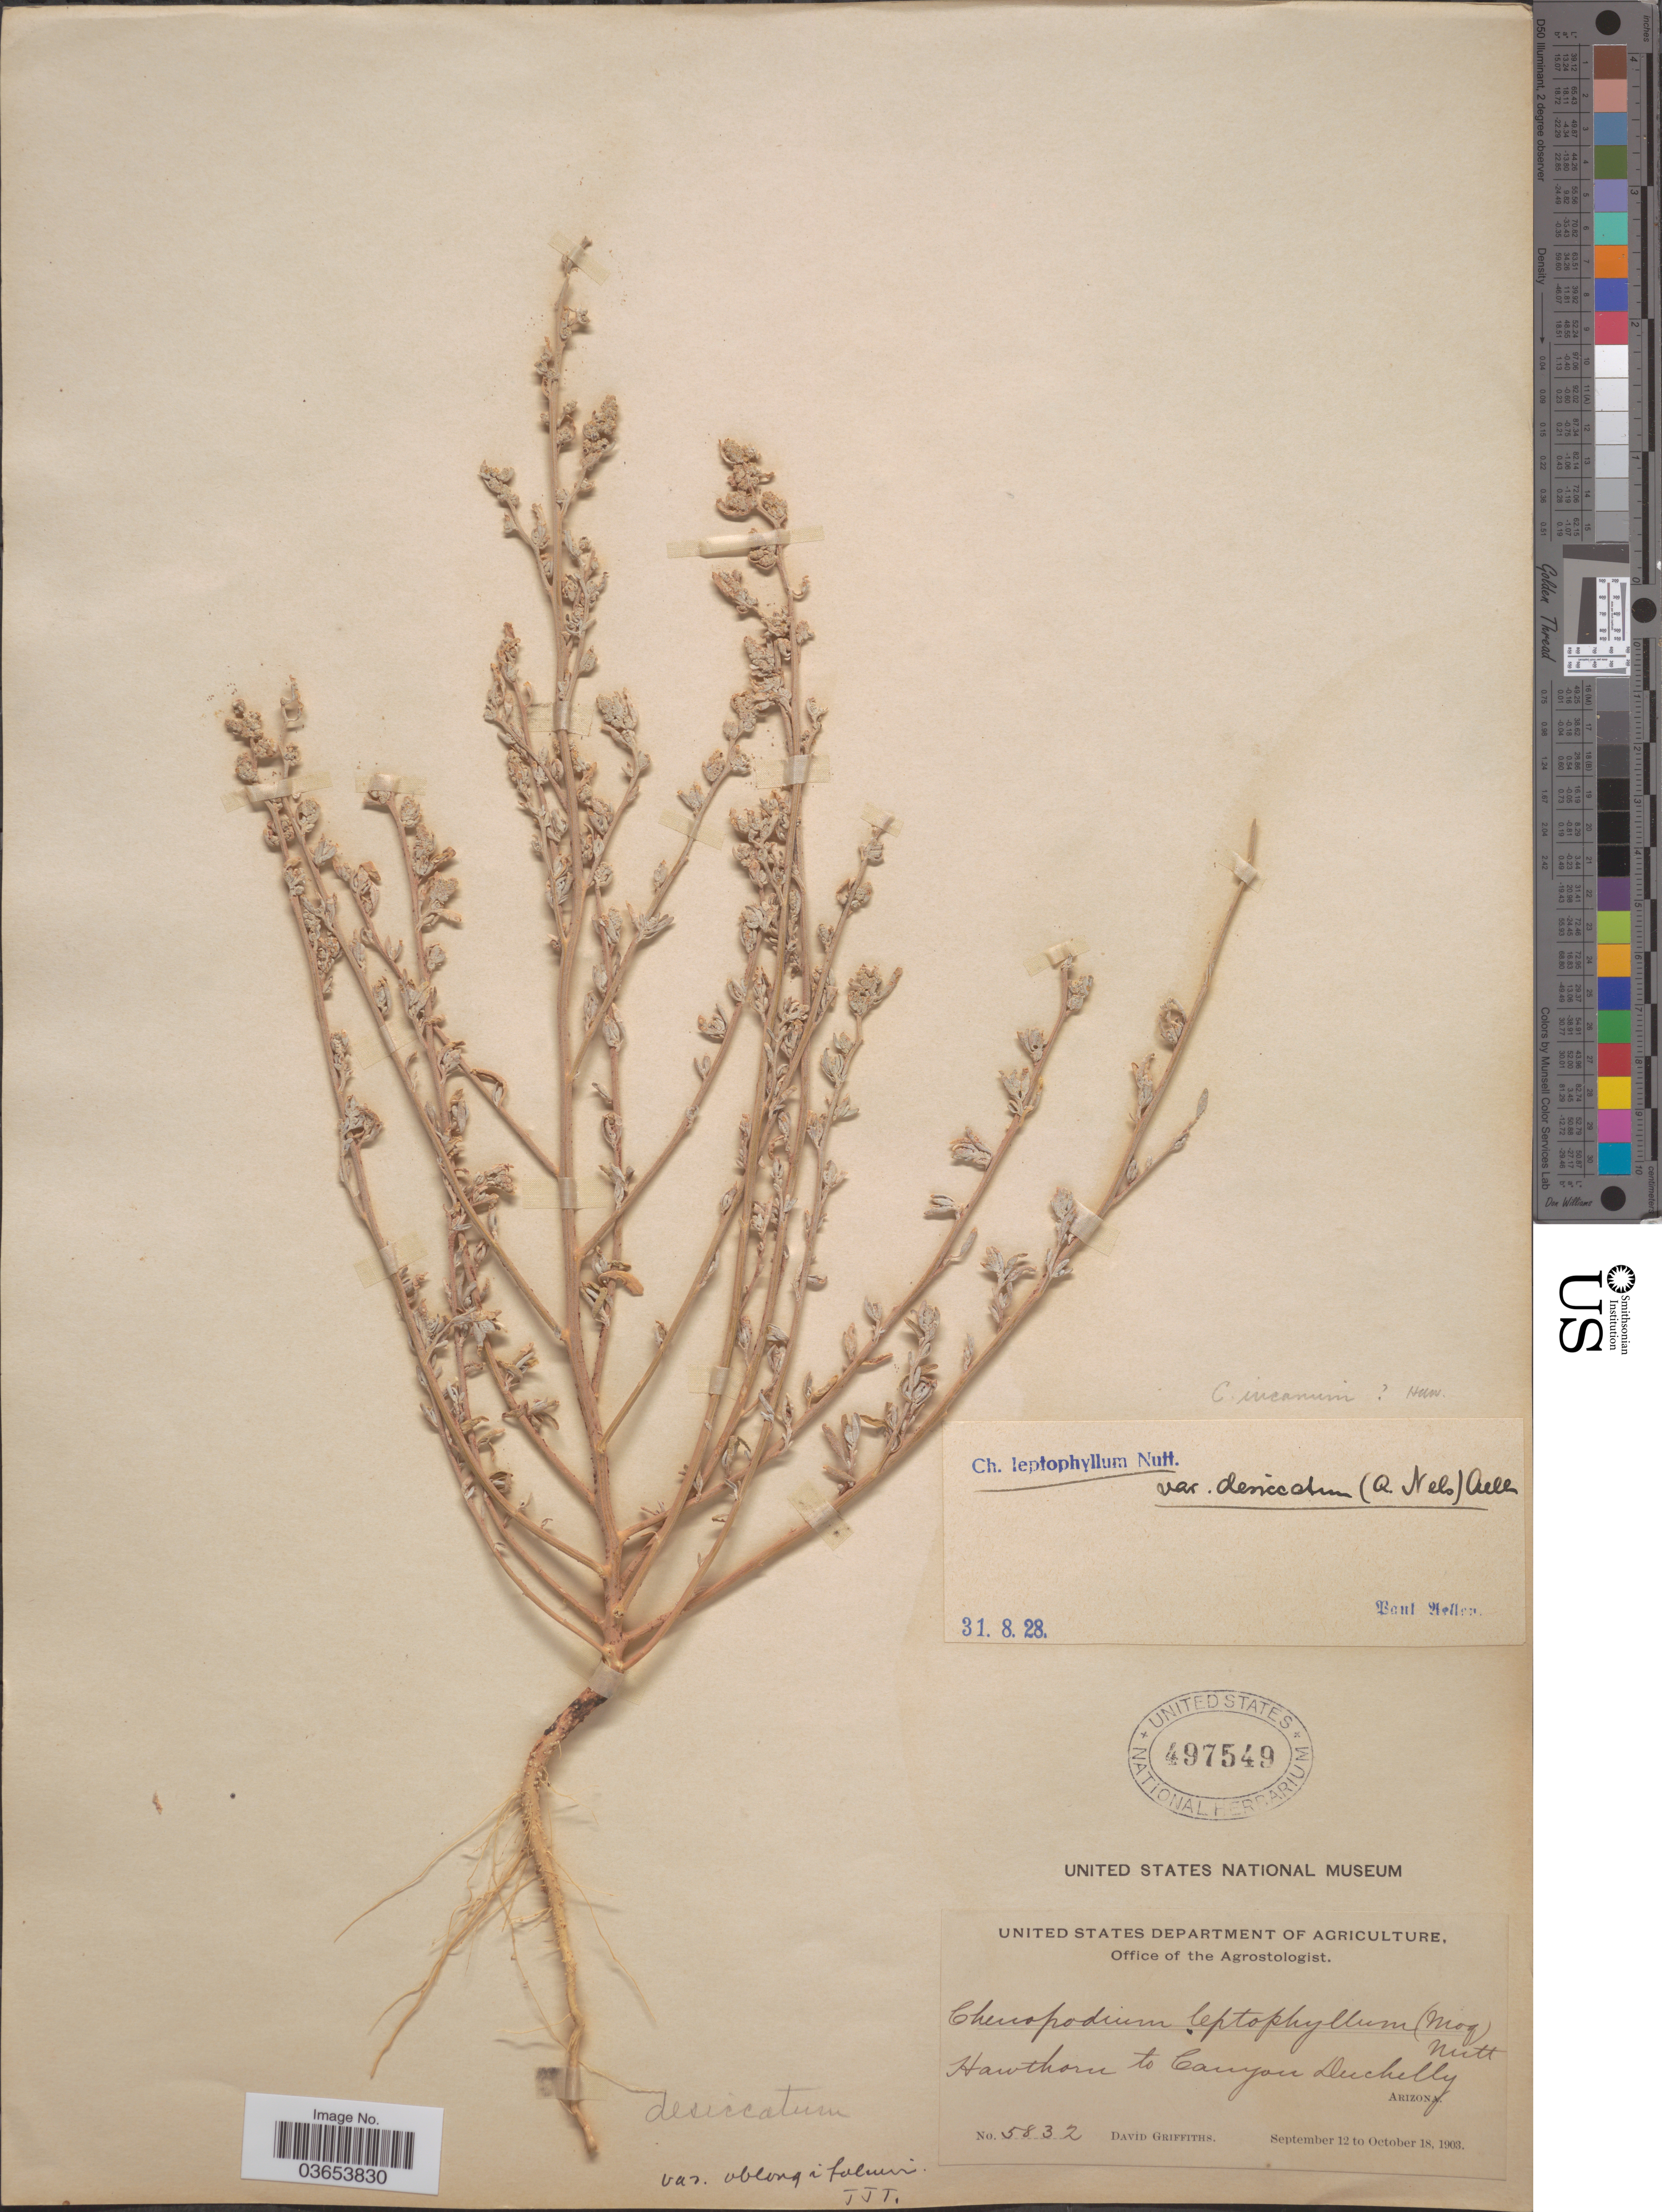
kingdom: Plantae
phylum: Tracheophyta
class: Magnoliopsida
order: Caryophyllales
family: Amaranthaceae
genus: Chenopodium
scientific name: Chenopodium pratericola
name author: Rydb.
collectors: D. Griffiths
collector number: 5832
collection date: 1903-09-12/1903-10-18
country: United States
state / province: Arizona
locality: Hawthorn to Canyon Duchelly.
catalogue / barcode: US 497549